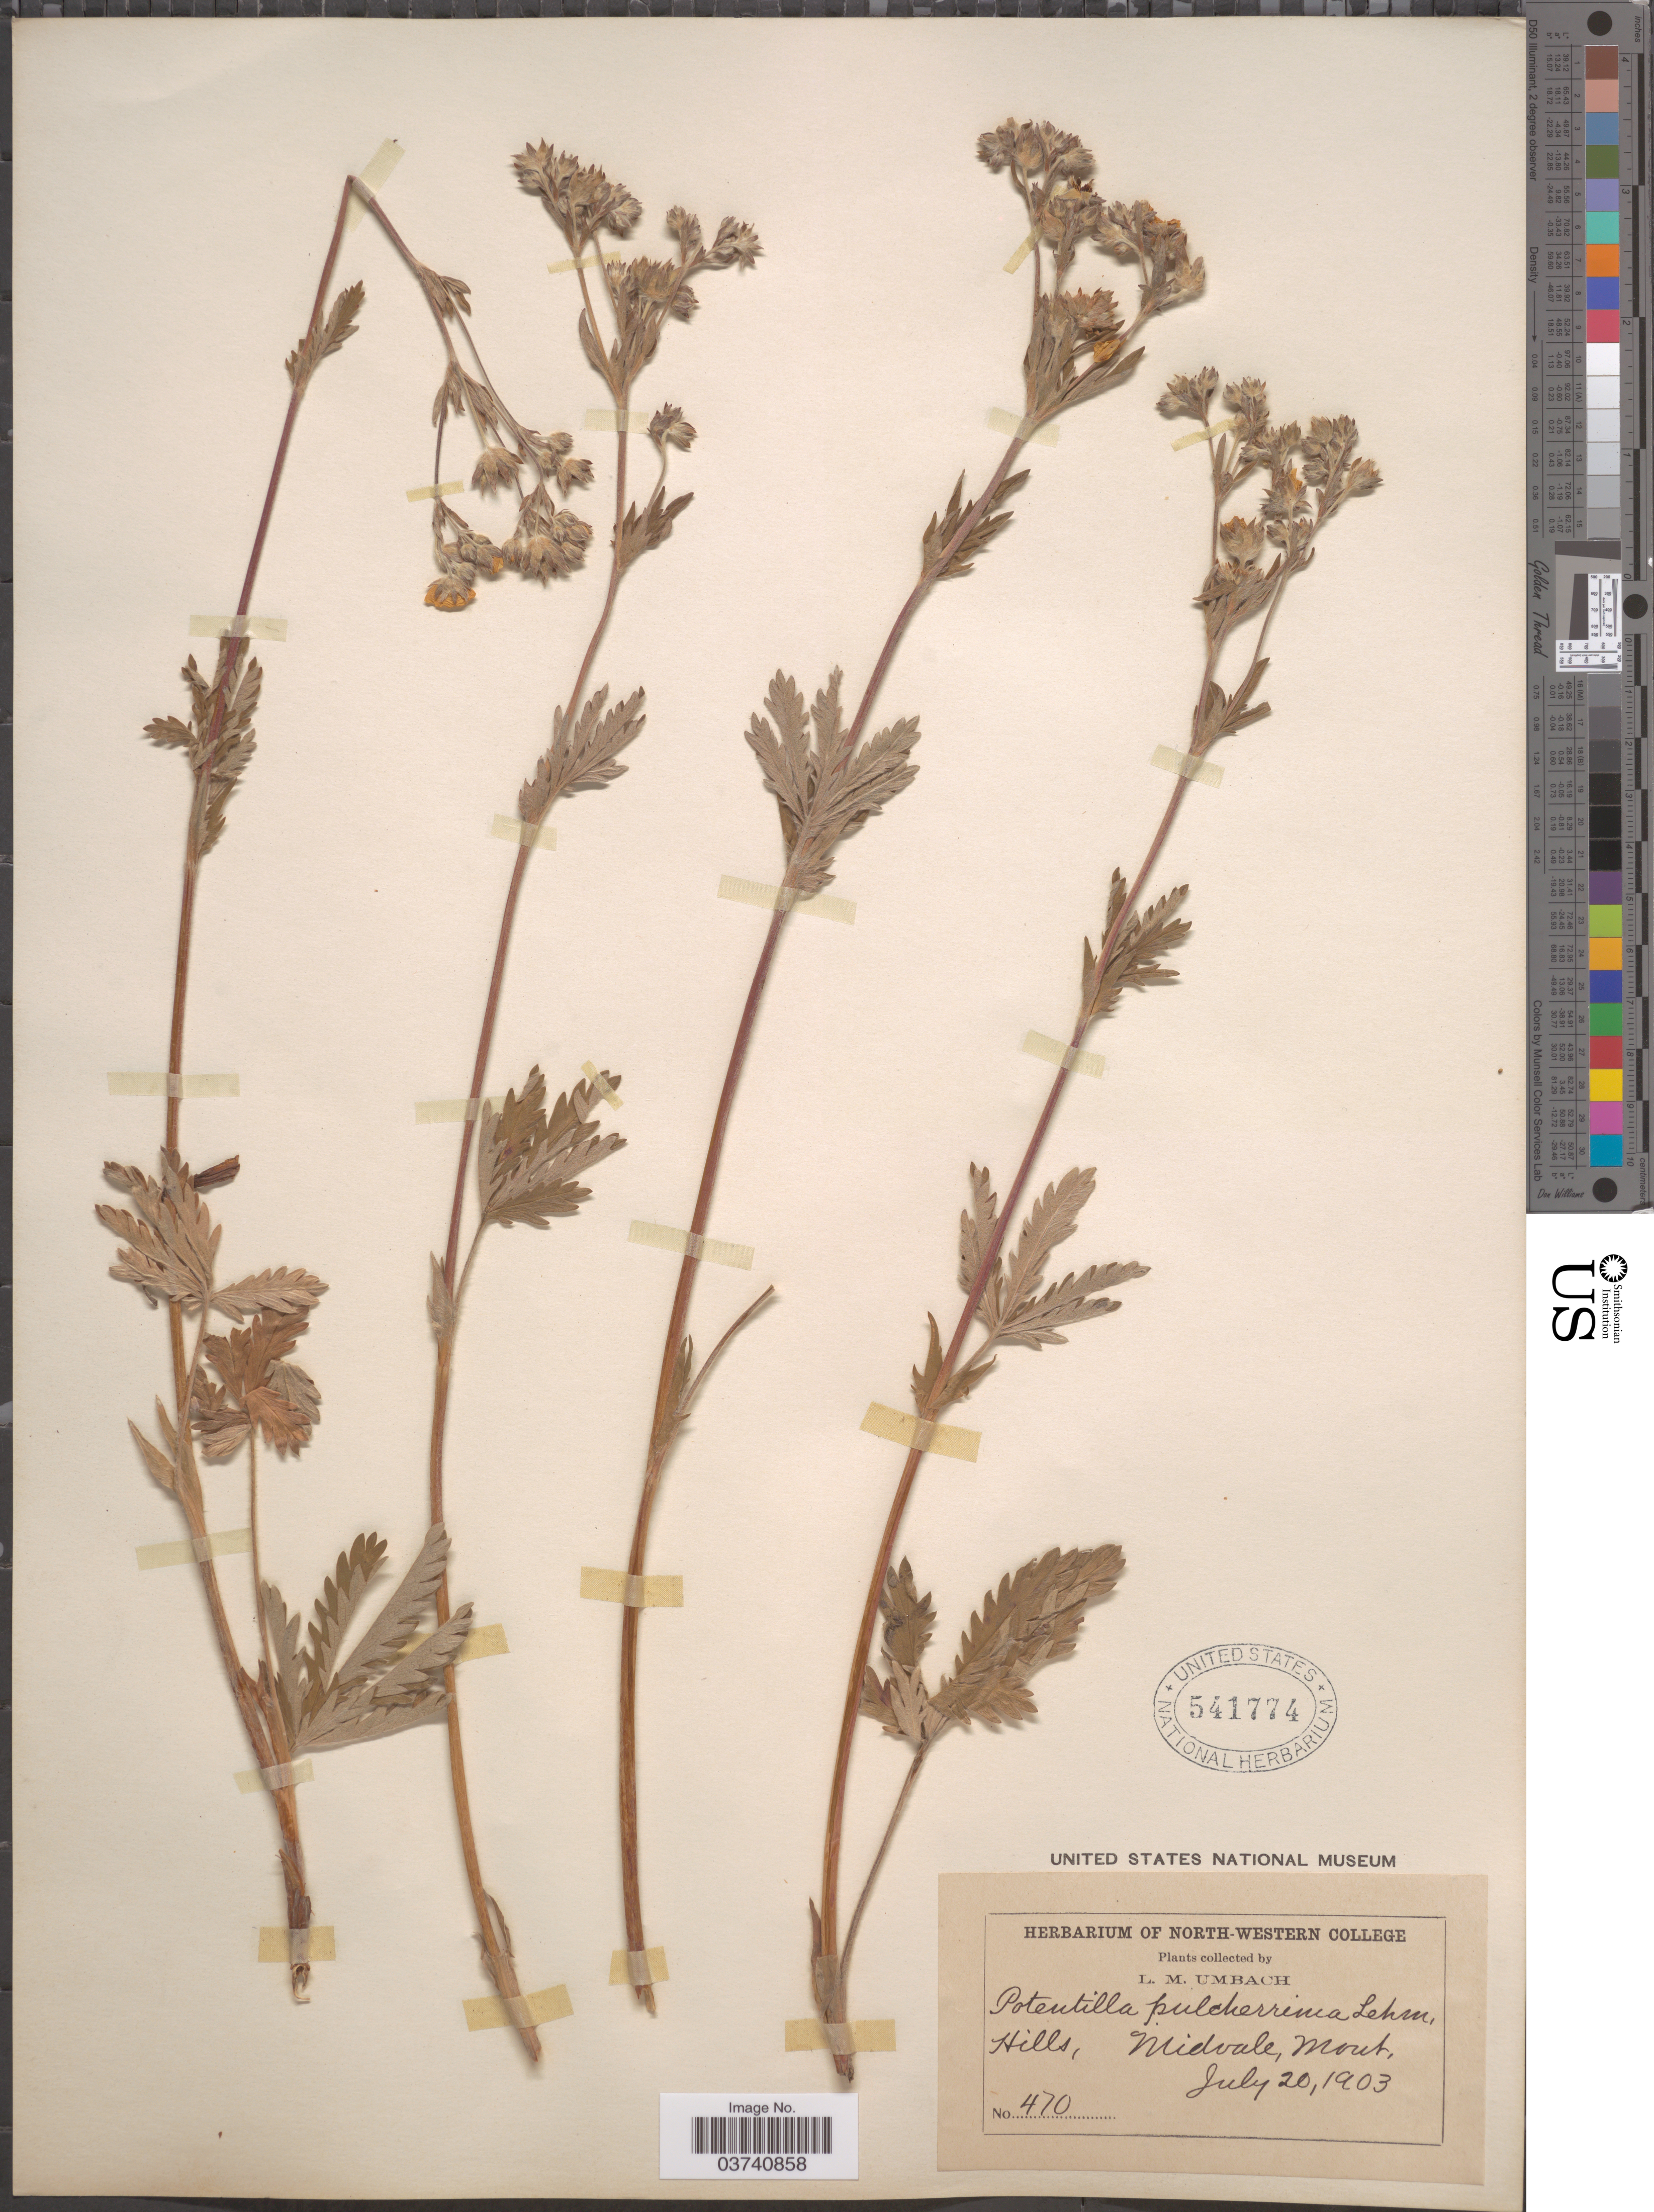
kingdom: Plantae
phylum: Tracheophyta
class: Magnoliopsida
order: Rosales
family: Rosaceae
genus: Potentilla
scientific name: Potentilla pulcherrima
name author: Lehm.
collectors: L. M. Umbach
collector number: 470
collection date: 1903-07-20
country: United States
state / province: Montana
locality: Hills, Midvale.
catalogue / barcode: US 541774